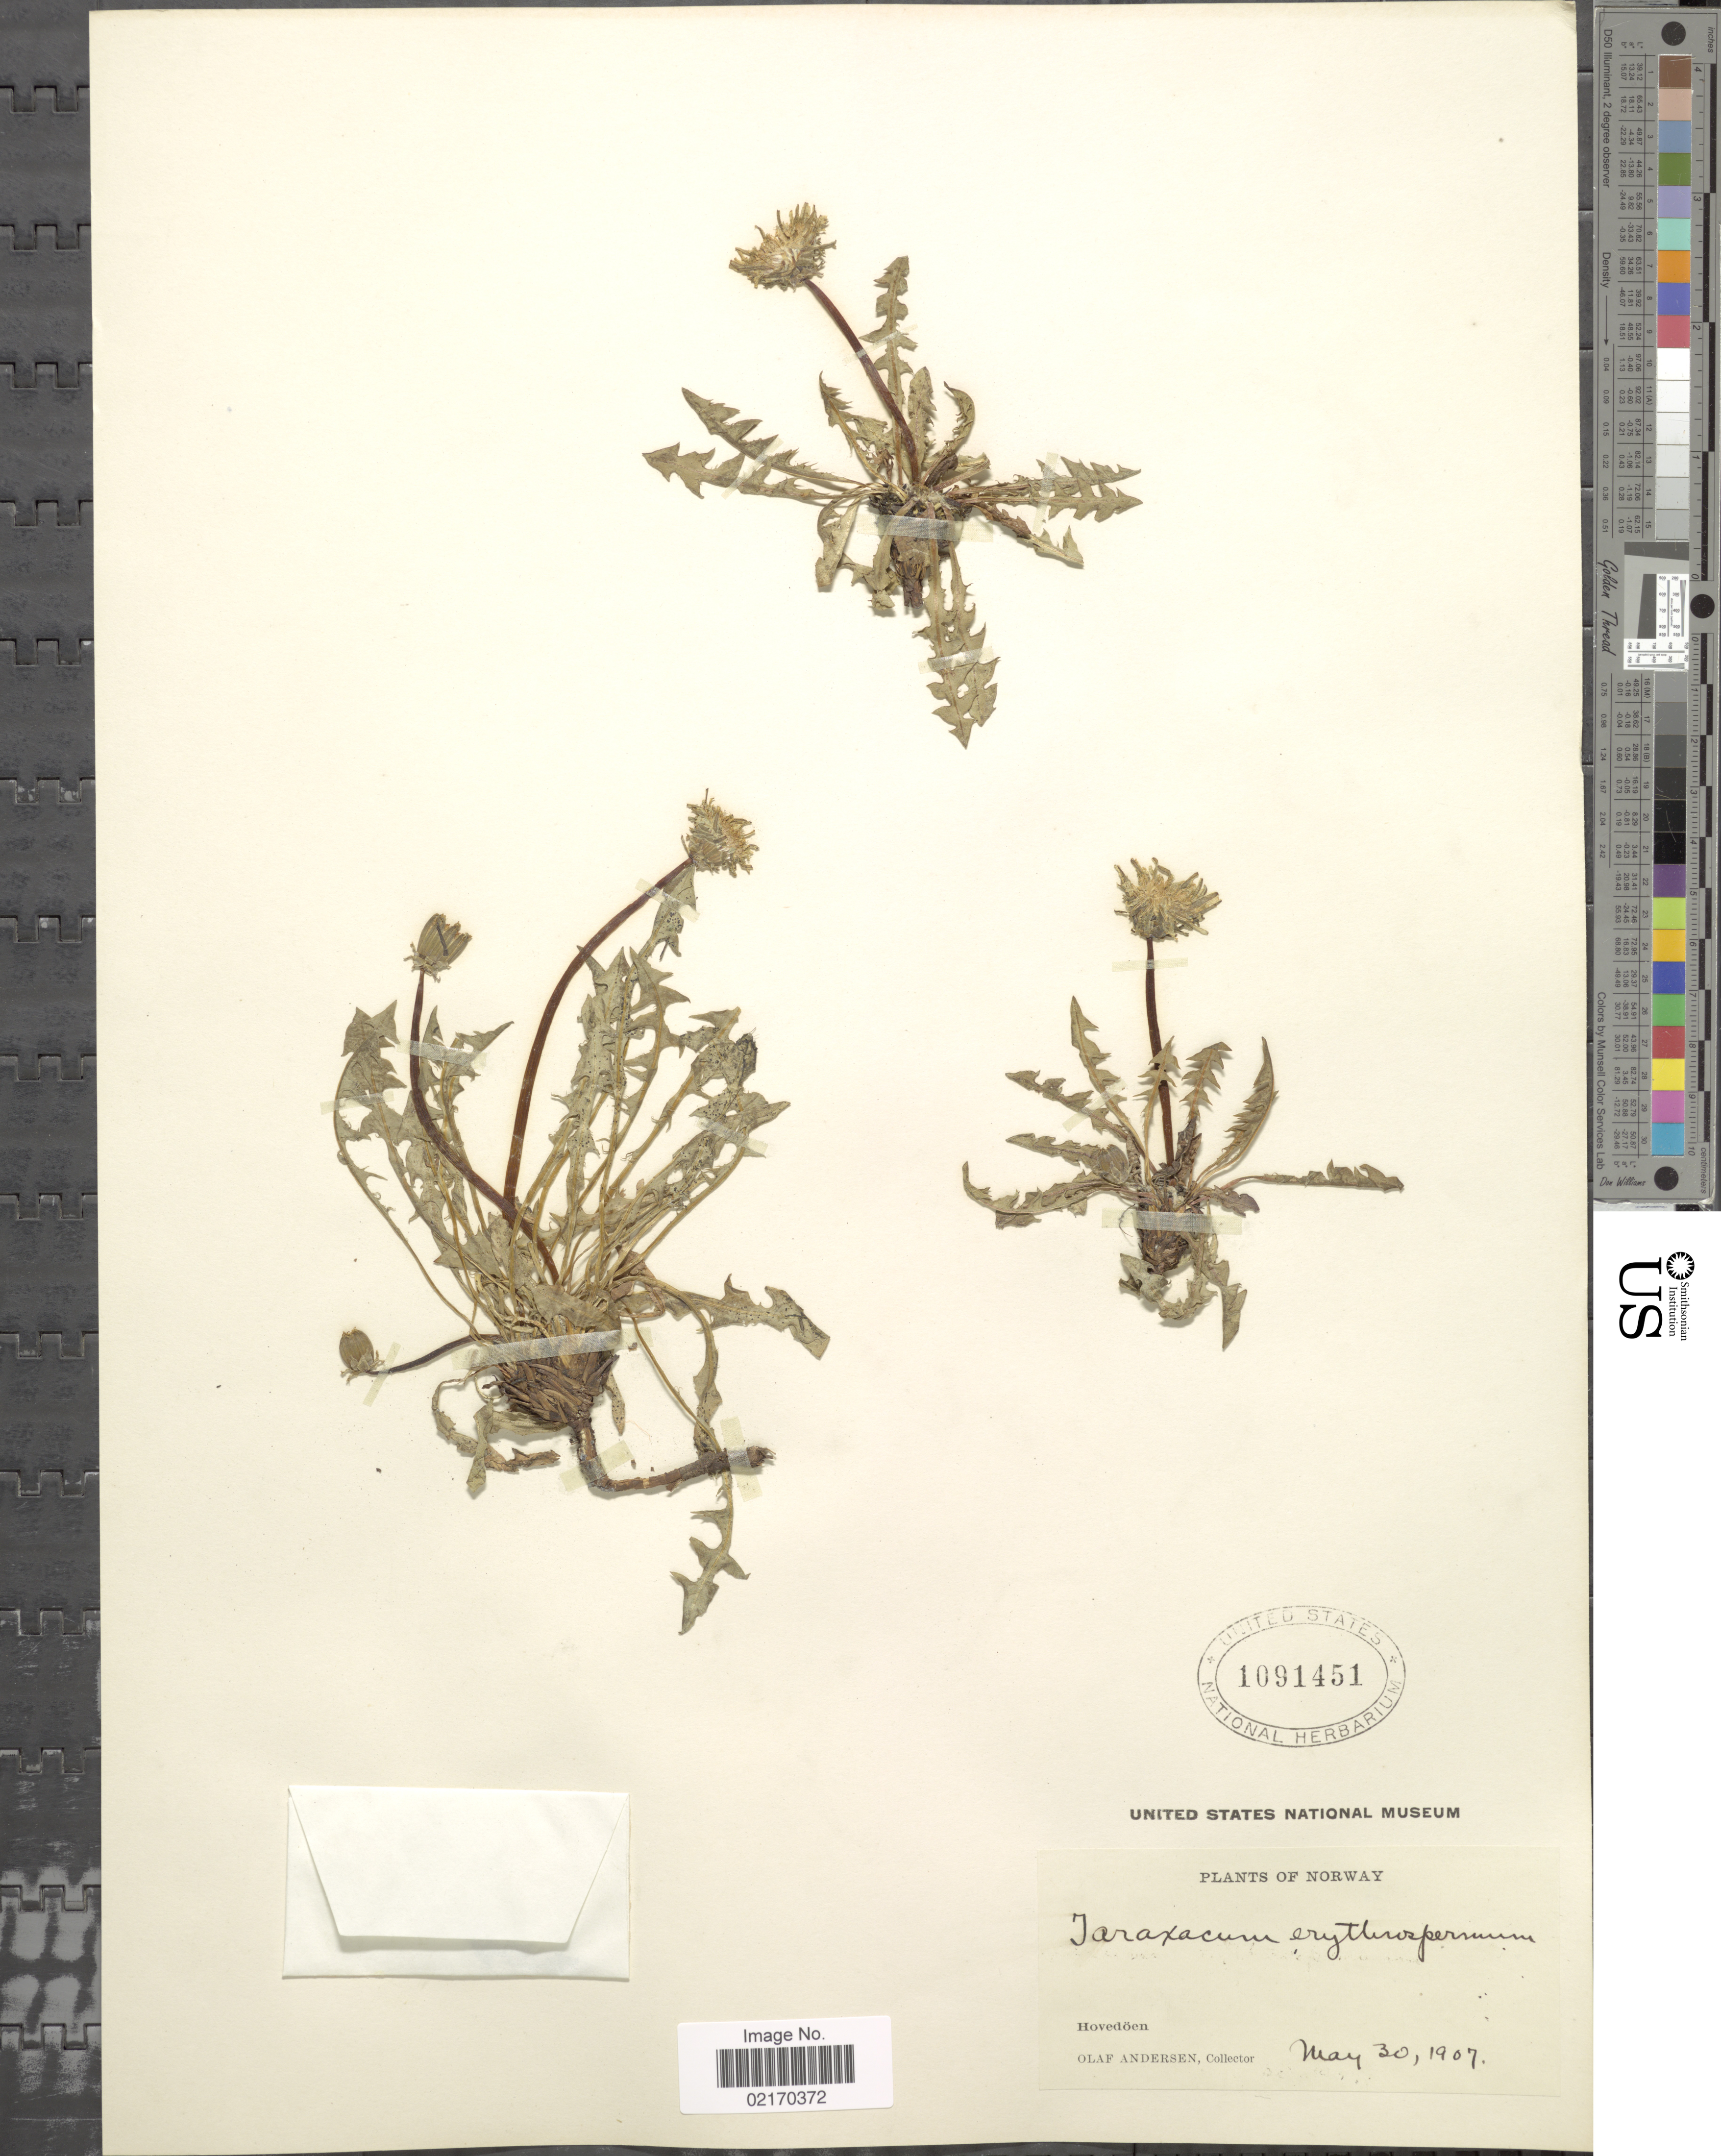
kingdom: Plantae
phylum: Tracheophyta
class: Magnoliopsida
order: Asterales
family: Asteraceae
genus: Taraxacum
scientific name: Taraxacum erythrospermum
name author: Andrz. ex Besser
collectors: O. Andersen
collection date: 1907-05-30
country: Norway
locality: Hovedöen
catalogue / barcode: US 1091451